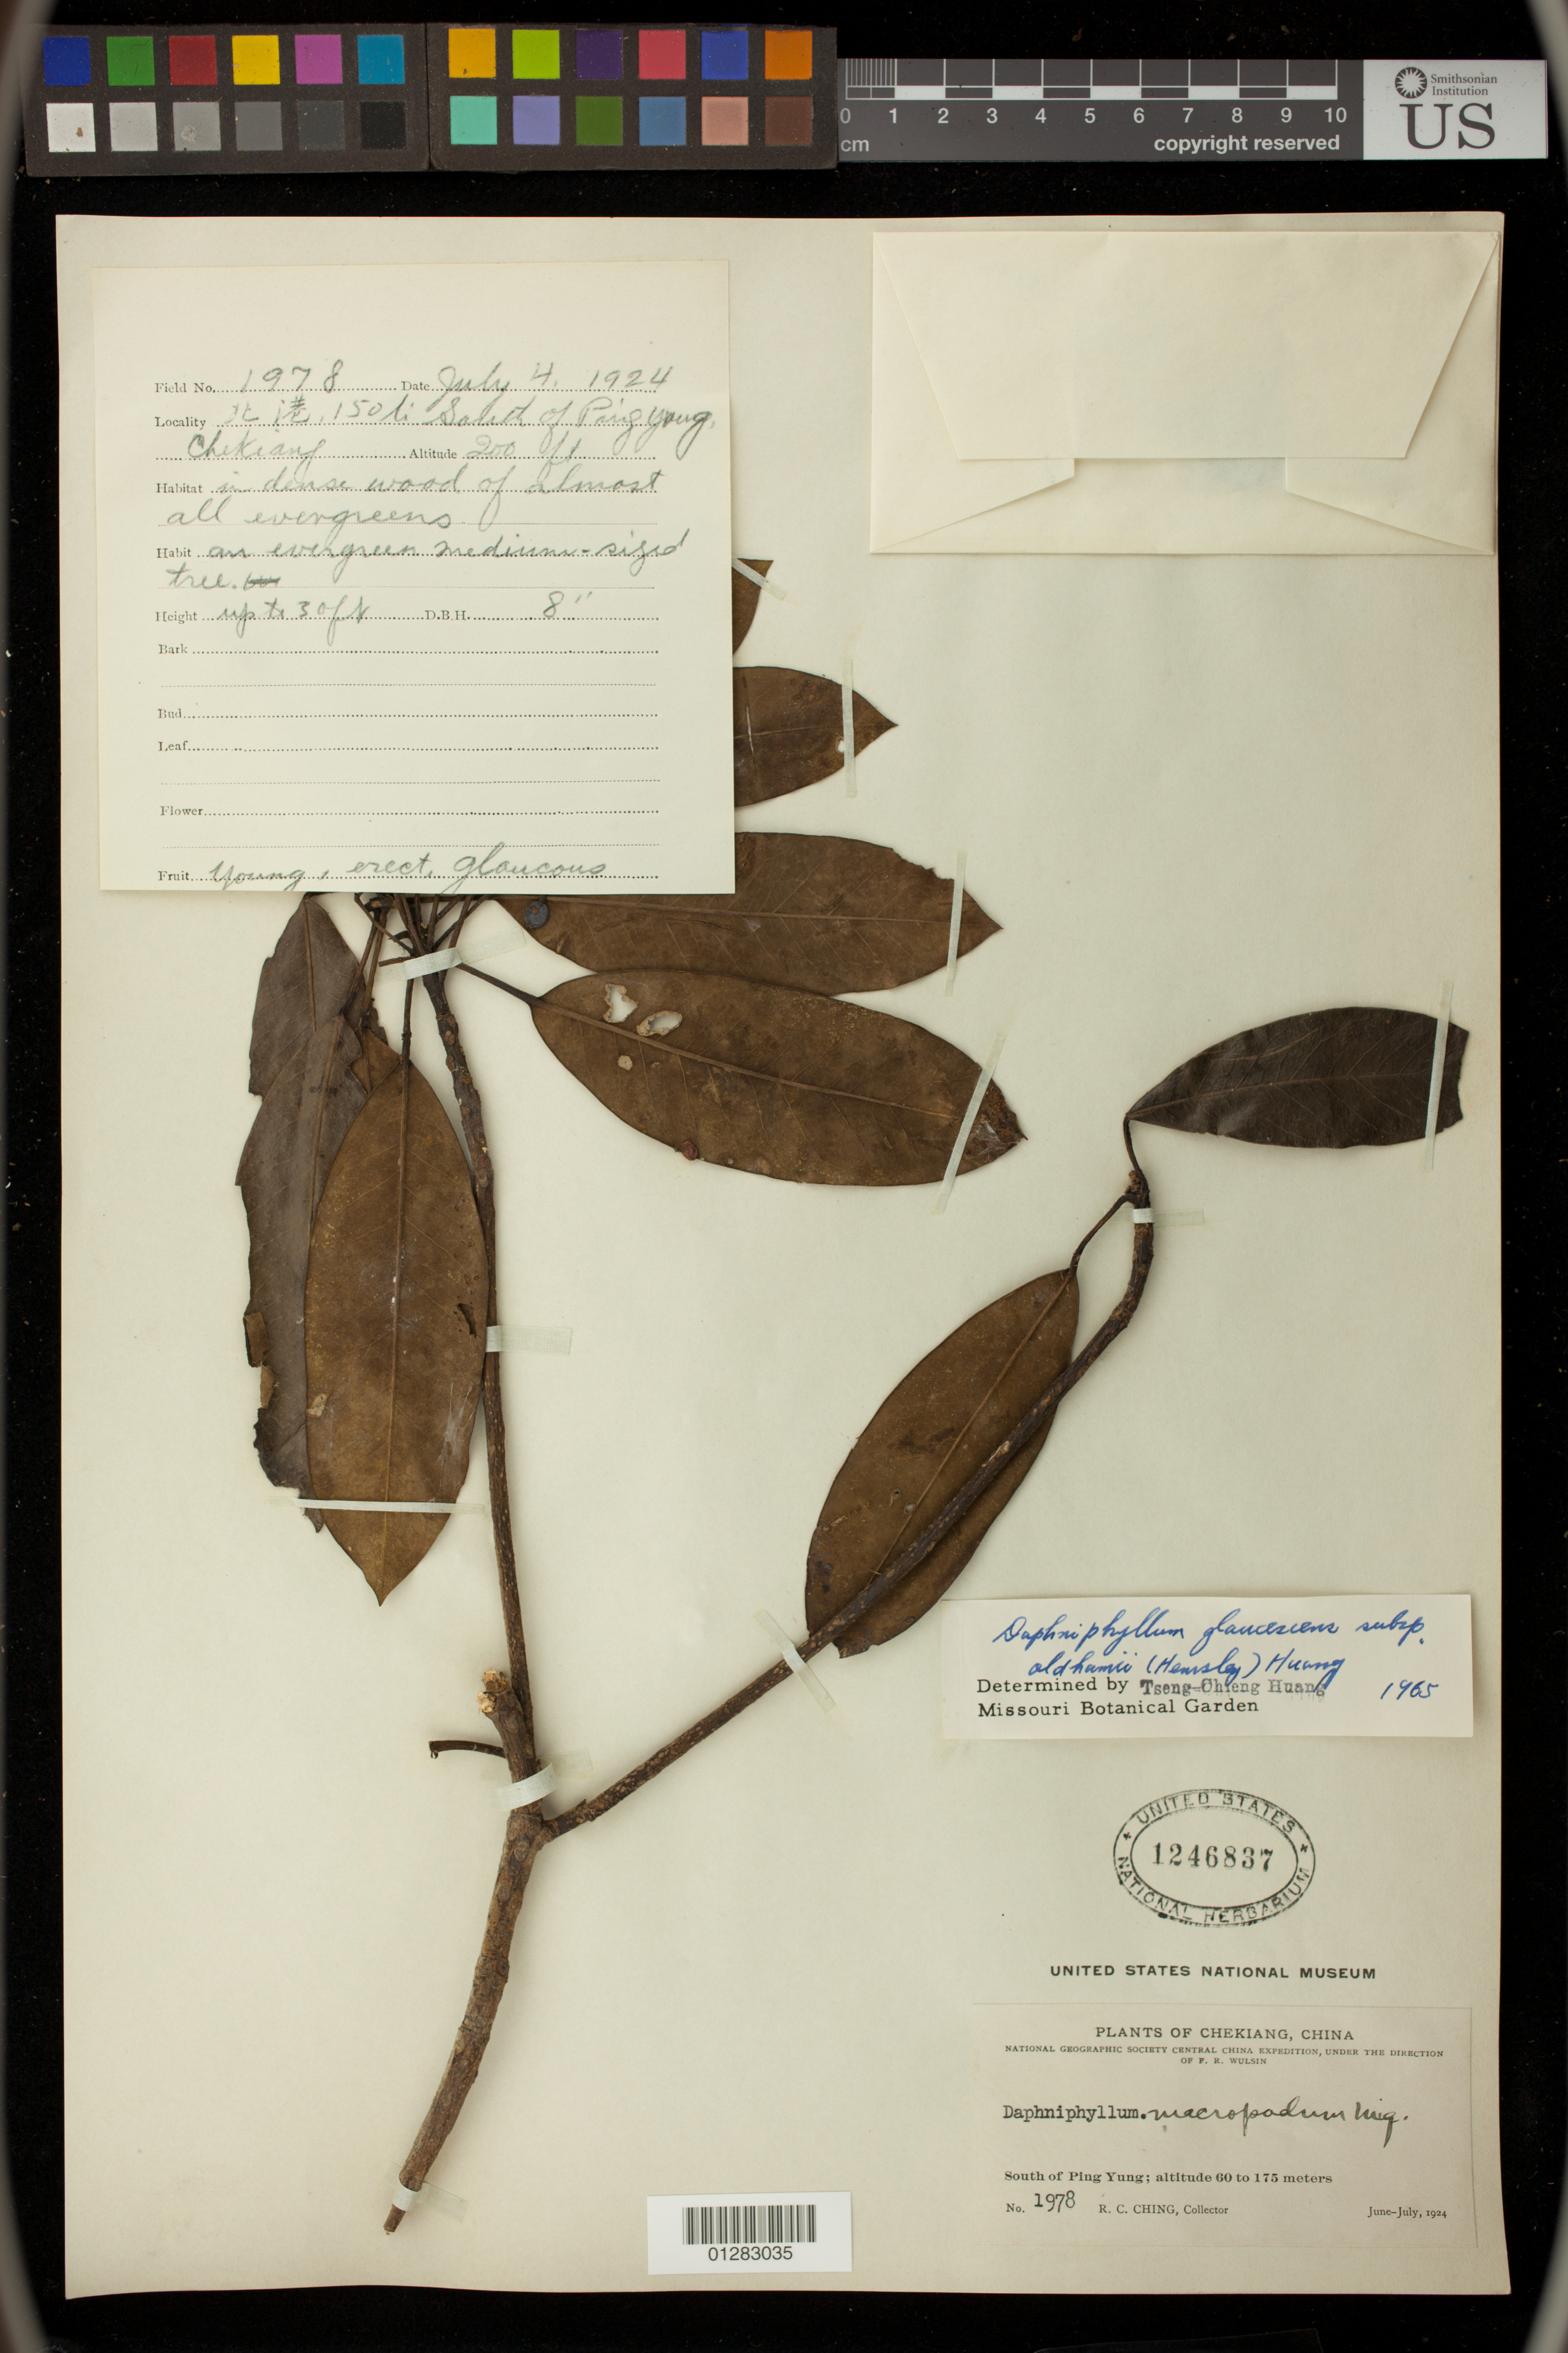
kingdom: Plantae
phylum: Tracheophyta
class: Magnoliopsida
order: Saxifragales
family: Daphniphyllaceae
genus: Daphniphyllum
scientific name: Daphniphyllum glaucescens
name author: Blume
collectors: R. C. Ching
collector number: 1978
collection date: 1924-06/1924-07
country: China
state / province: Zhejiang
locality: South of Ping Yung, Chekiang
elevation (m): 18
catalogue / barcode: US 1246837